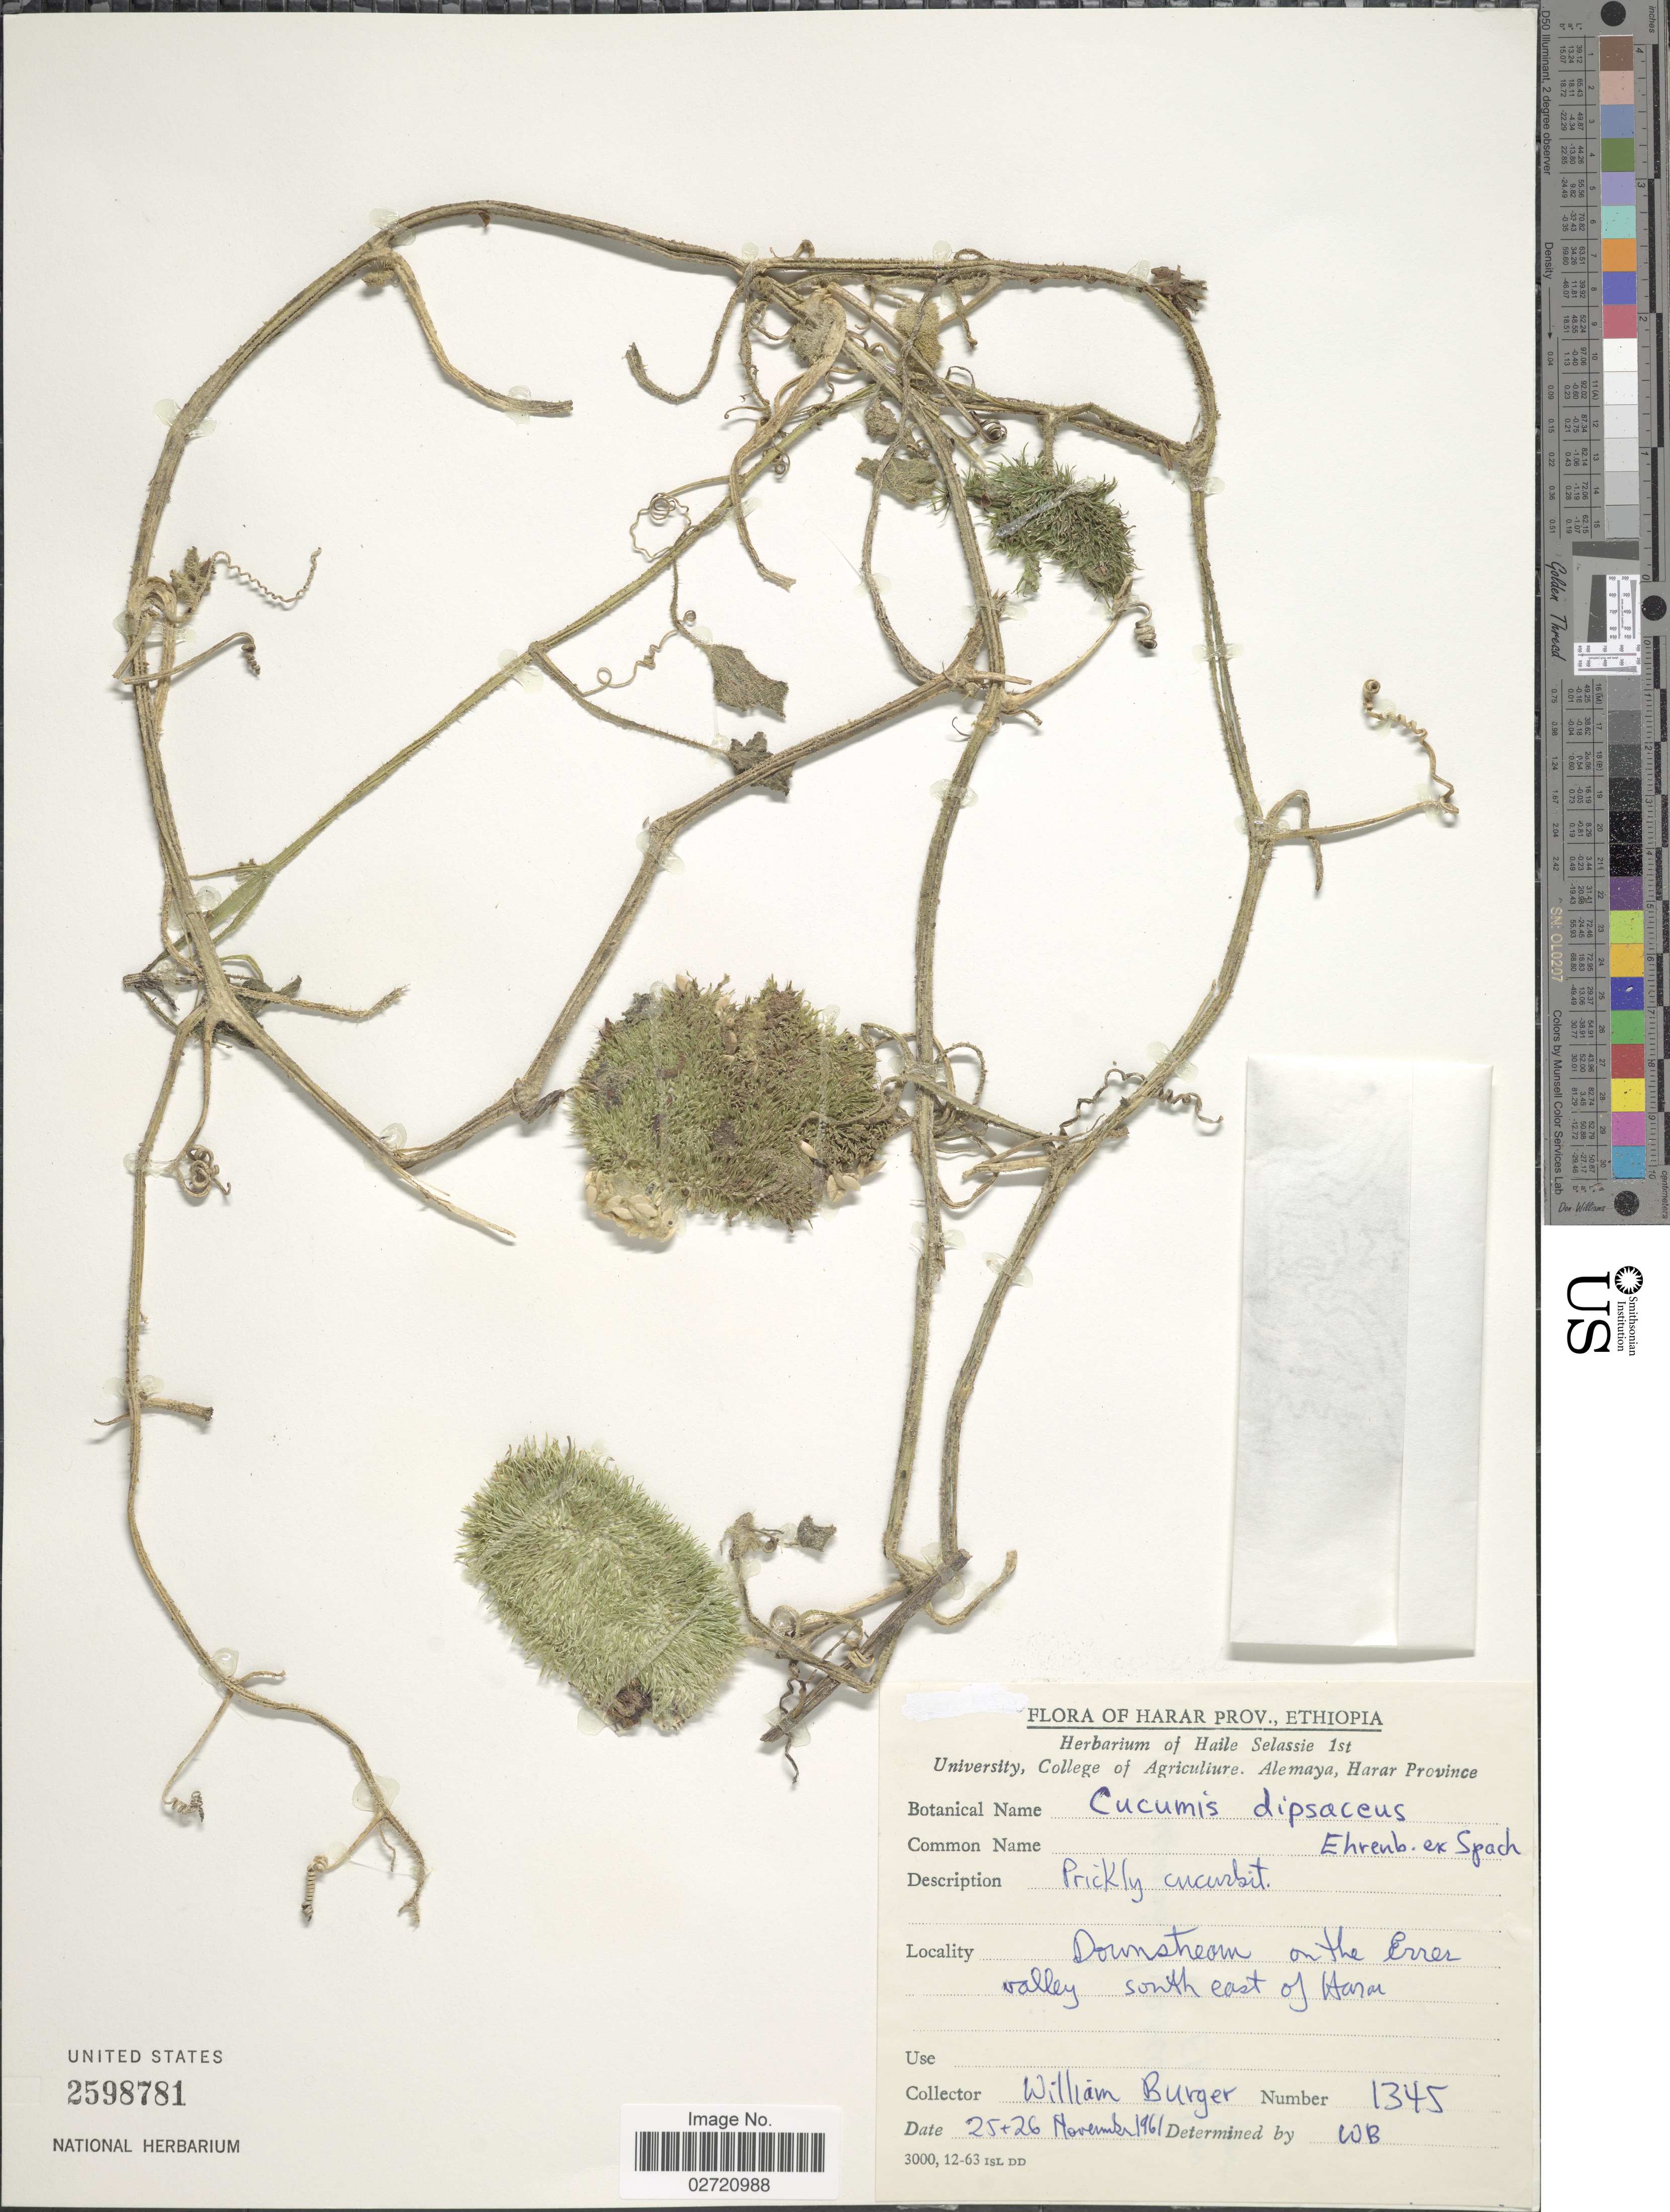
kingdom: Plantae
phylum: Tracheophyta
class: Magnoliopsida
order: Cucurbitales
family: Cucurbitaceae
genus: Cucumis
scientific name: Cucumis dipsaceus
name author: Ehrenb. ex Spach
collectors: W. Burger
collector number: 1345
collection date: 1961-11-25/1961-11-26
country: Ethiopia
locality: Harar Prov. Downstream on the Errer valley south east of Harar.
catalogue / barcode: US 2598781